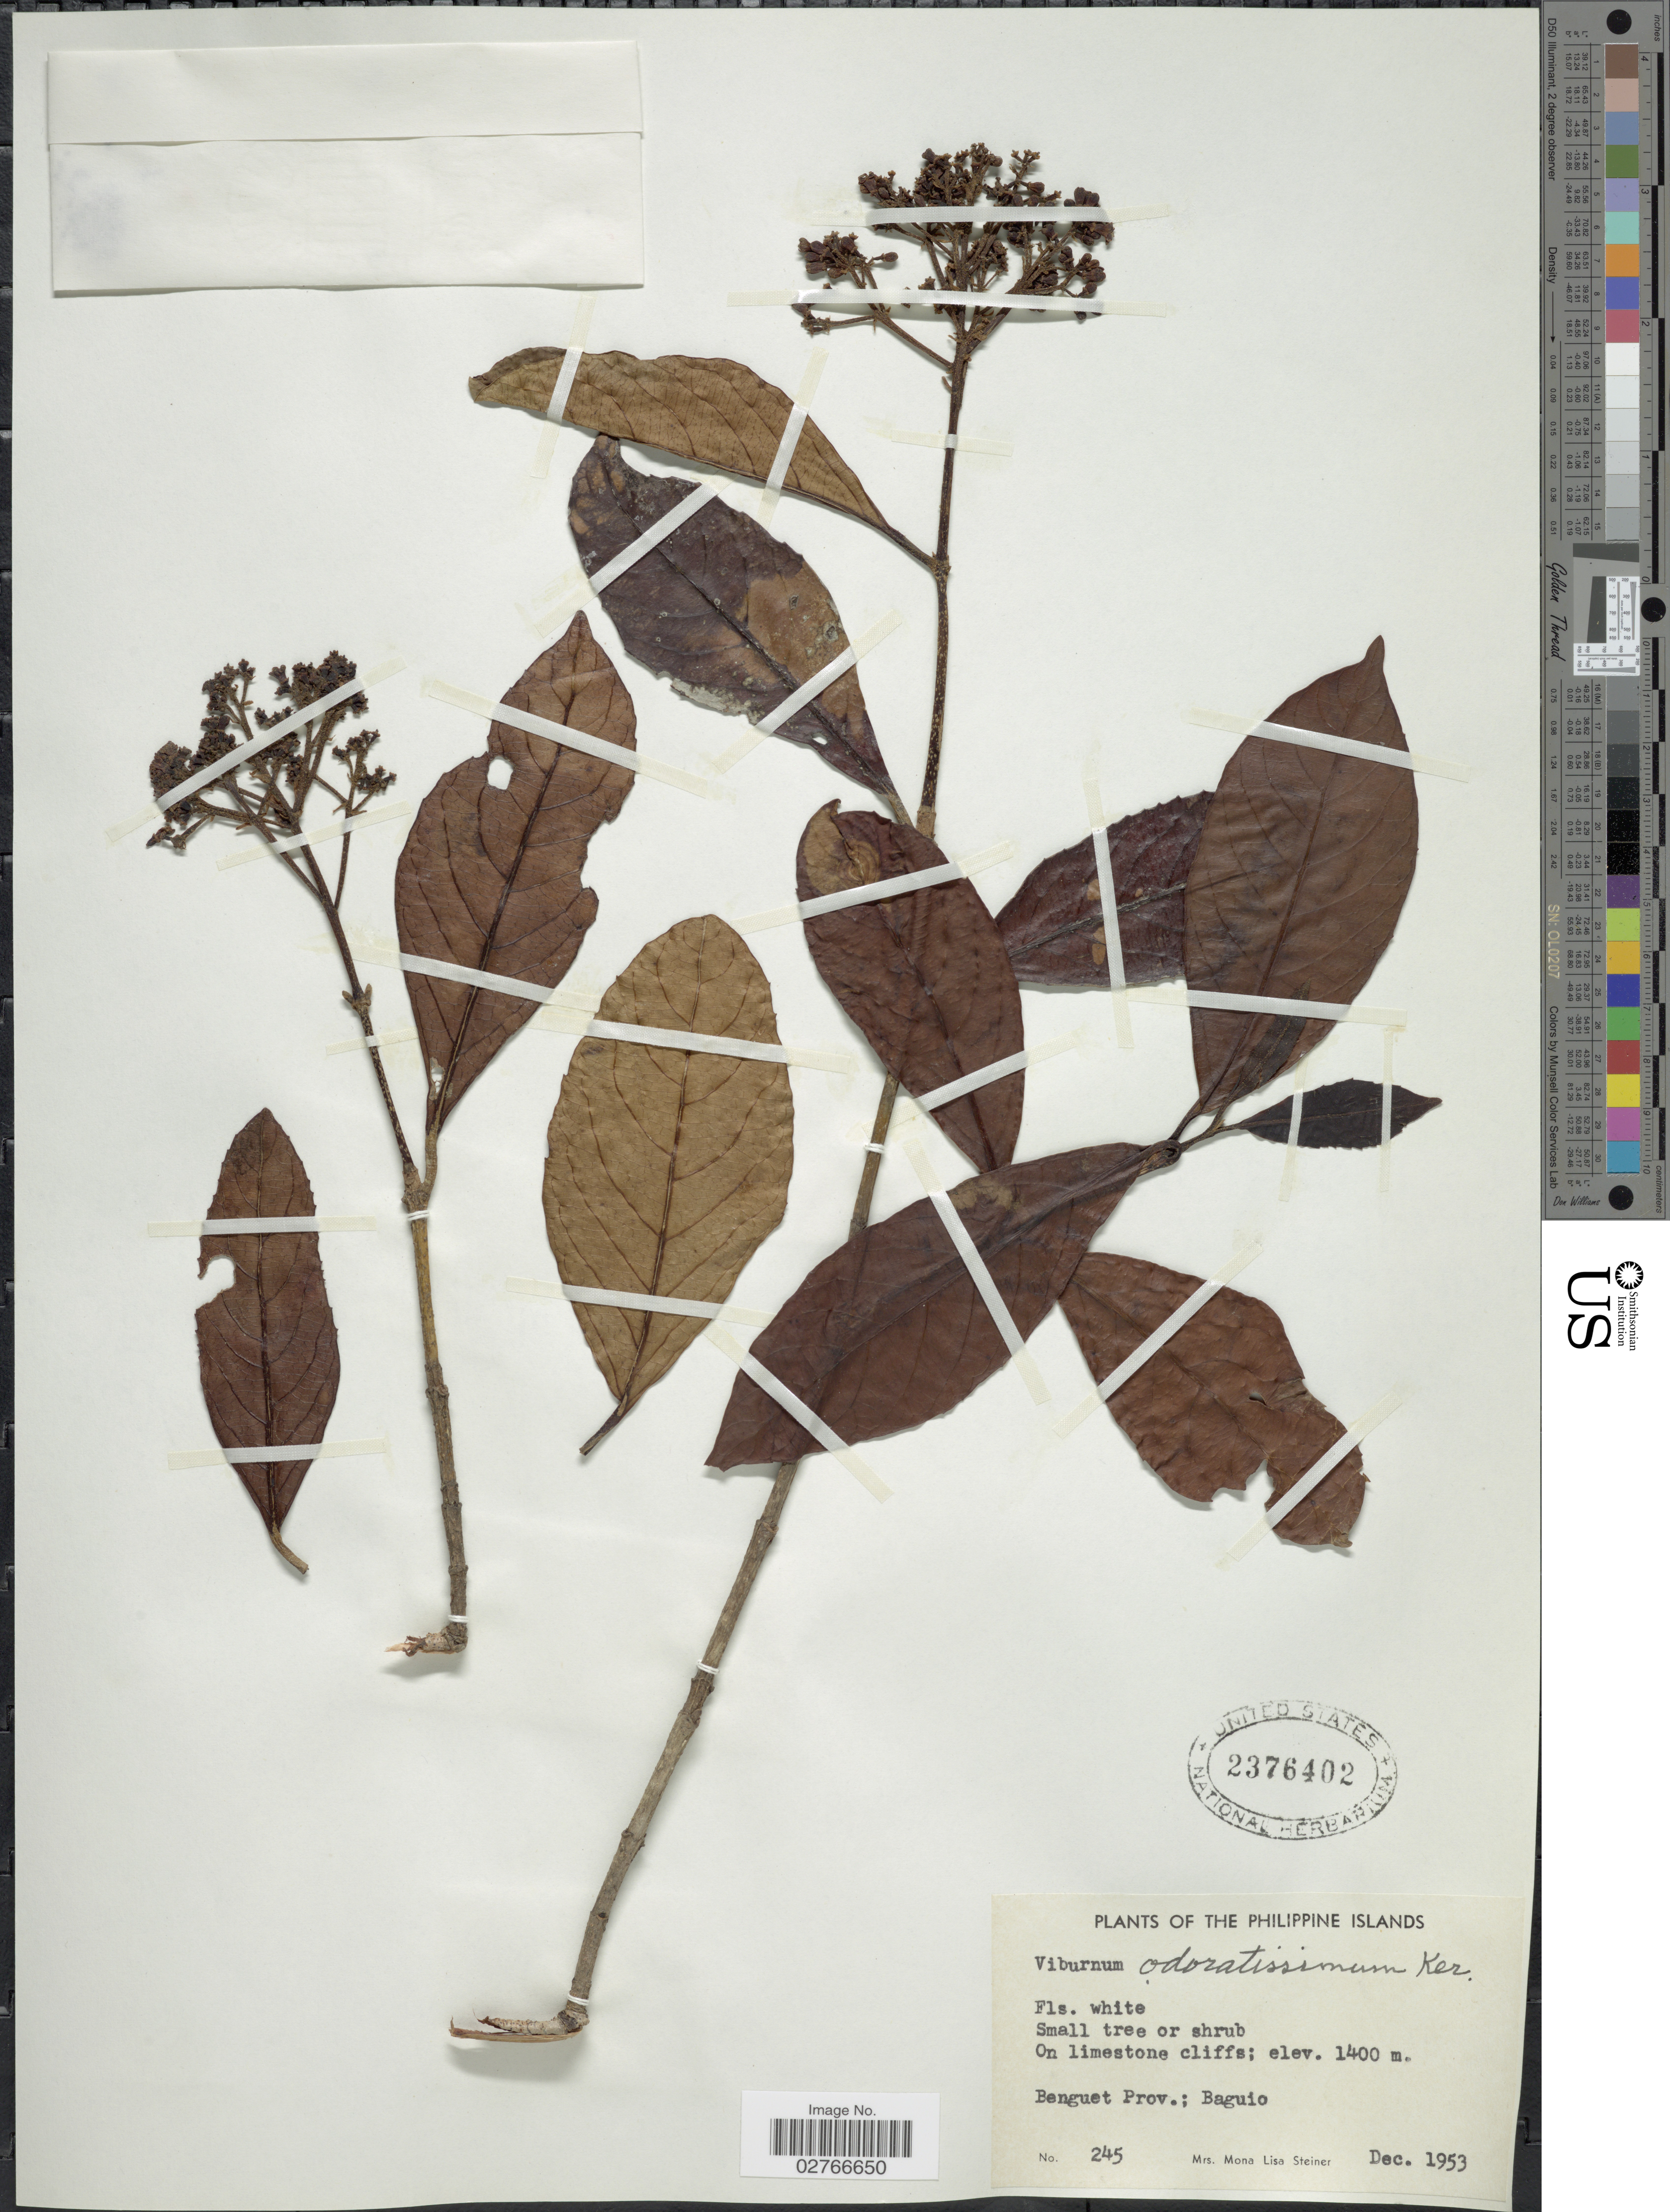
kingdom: Plantae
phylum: Tracheophyta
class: Magnoliopsida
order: Dipsacales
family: Viburnaceae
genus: Viburnum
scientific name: Viburnum odoratissimum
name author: Ker Gawl.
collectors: M. Steiner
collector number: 245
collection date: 1953-12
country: Philippines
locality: Benguet Prov.; Baguio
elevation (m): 1400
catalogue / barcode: US 2376402